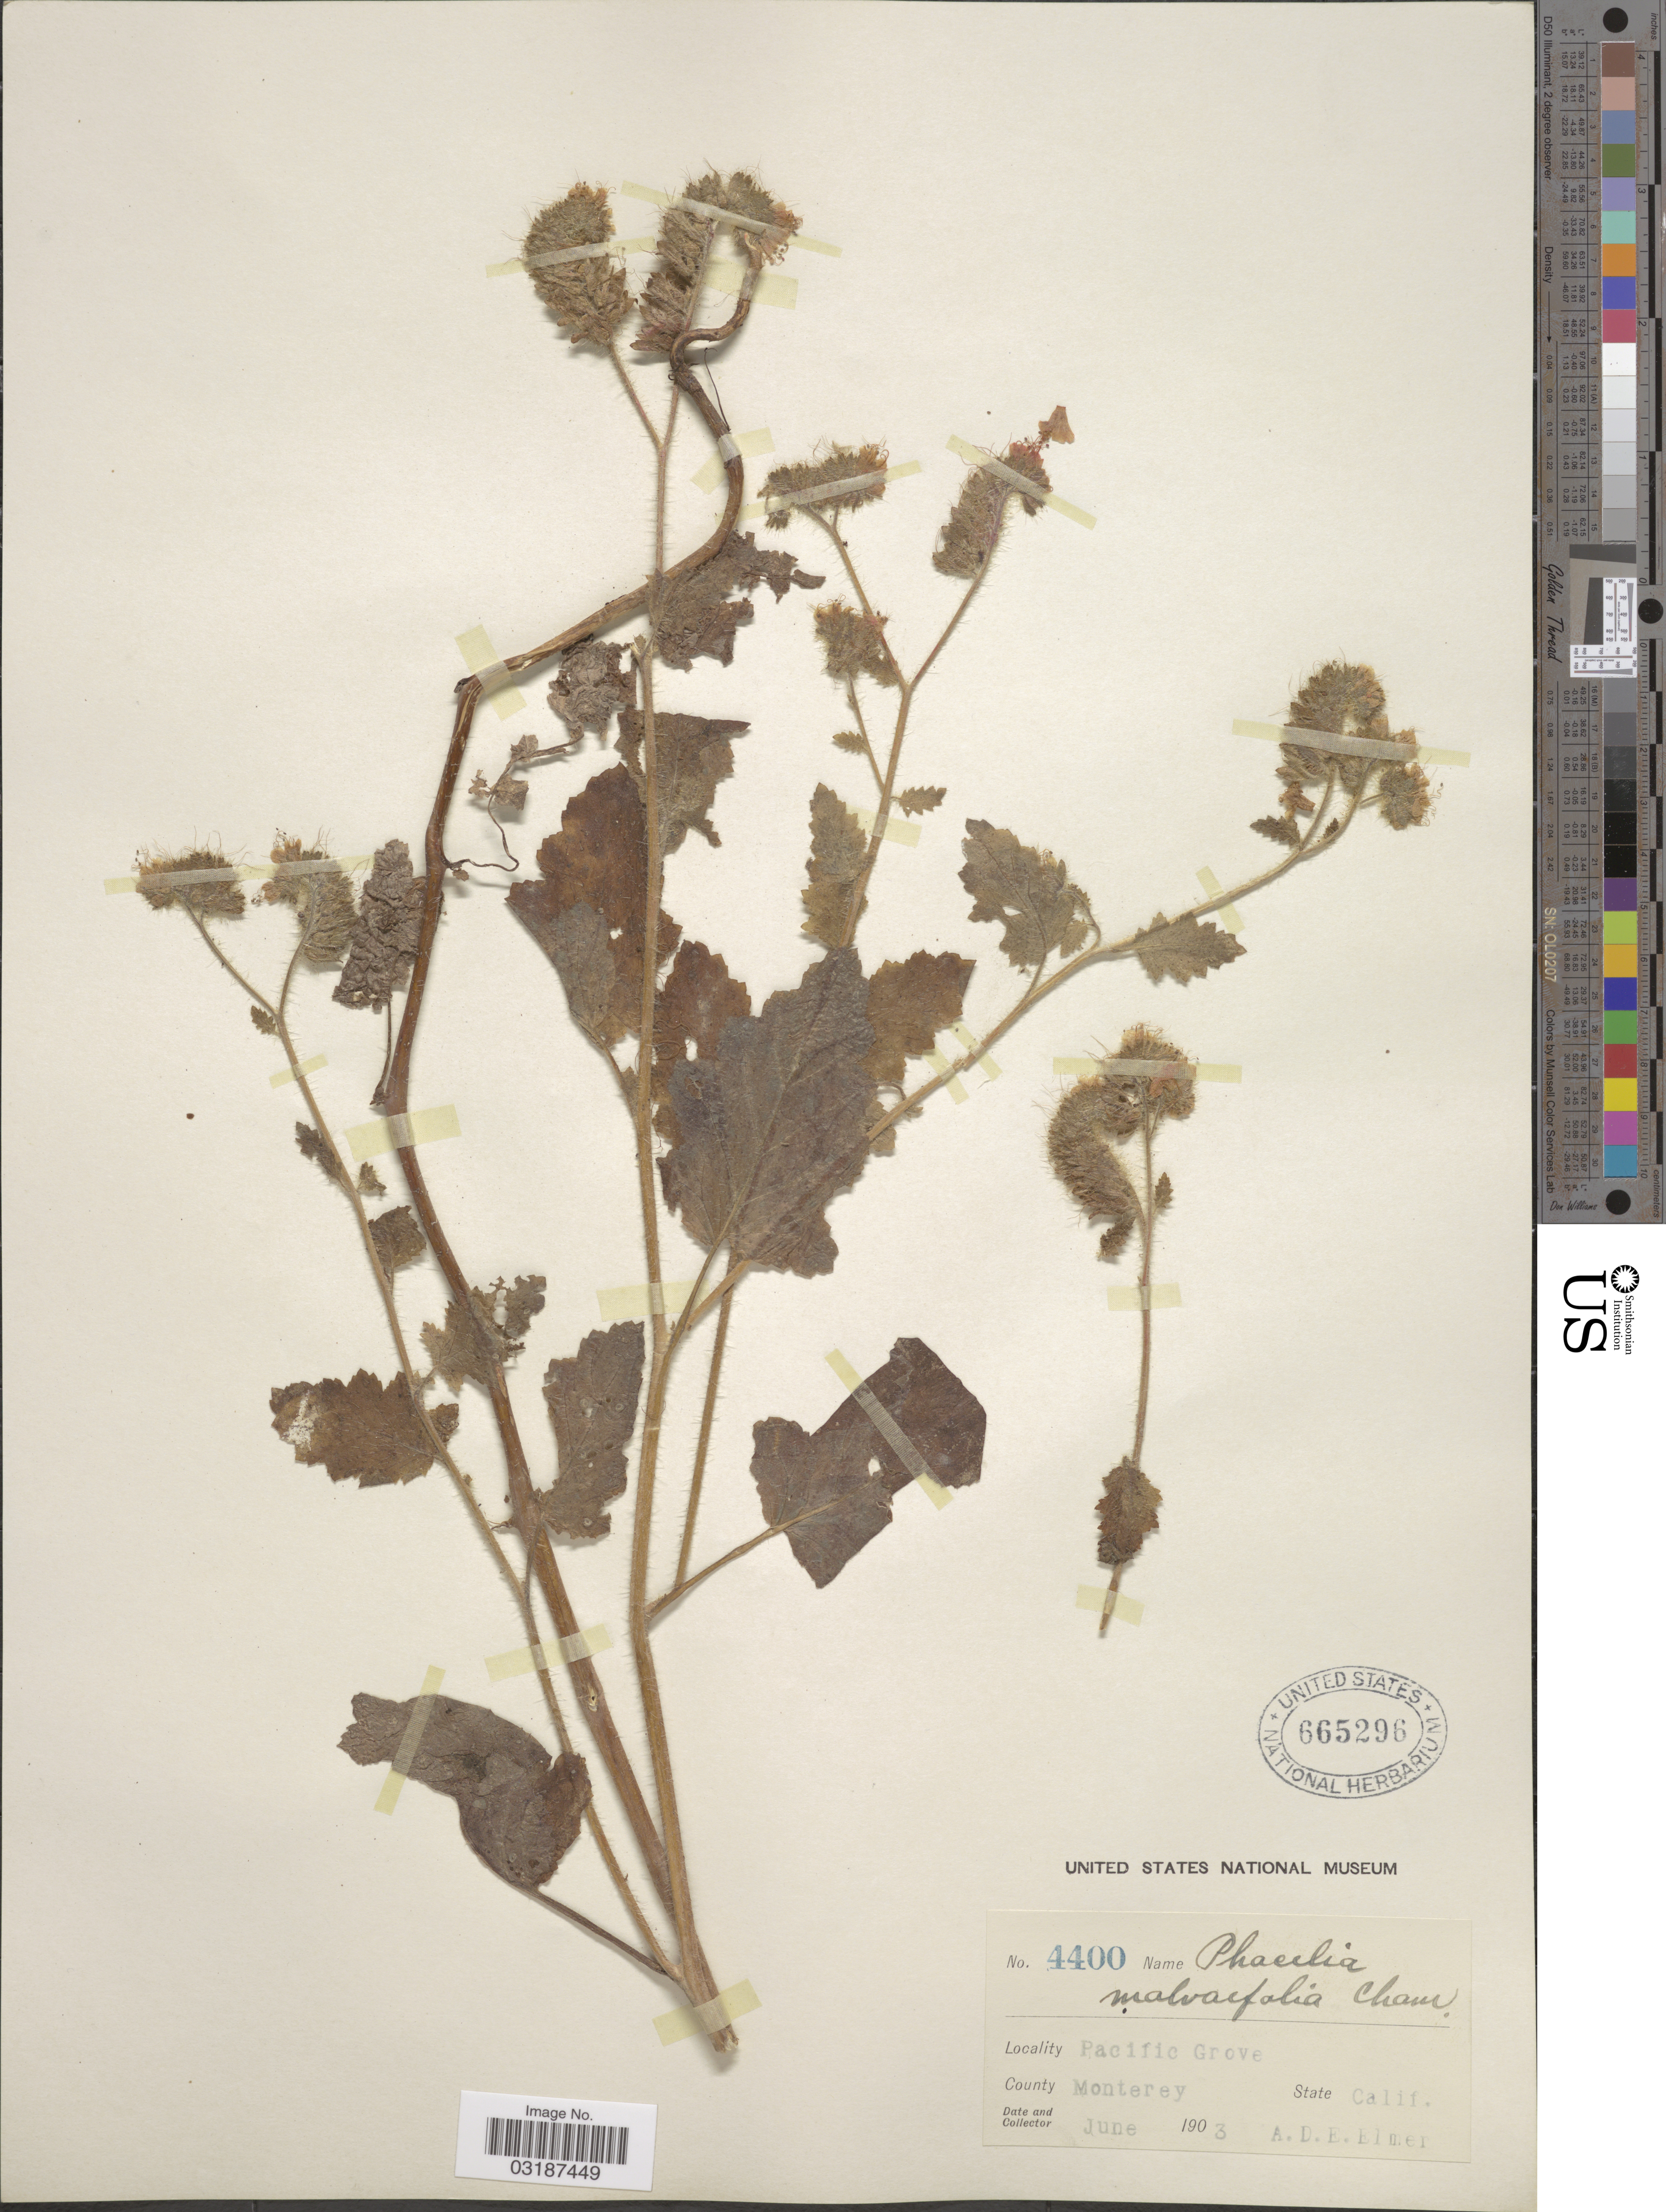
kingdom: Plantae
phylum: Tracheophyta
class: Magnoliopsida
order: Boraginales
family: Hydrophyllaceae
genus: Phacelia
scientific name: Phacelia malvifolia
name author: Cham.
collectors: A. D. E. Elmer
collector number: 4400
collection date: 1903-06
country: United States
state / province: California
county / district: Monterey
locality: Pacific Grove. County Monterey.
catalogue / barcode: US 665296